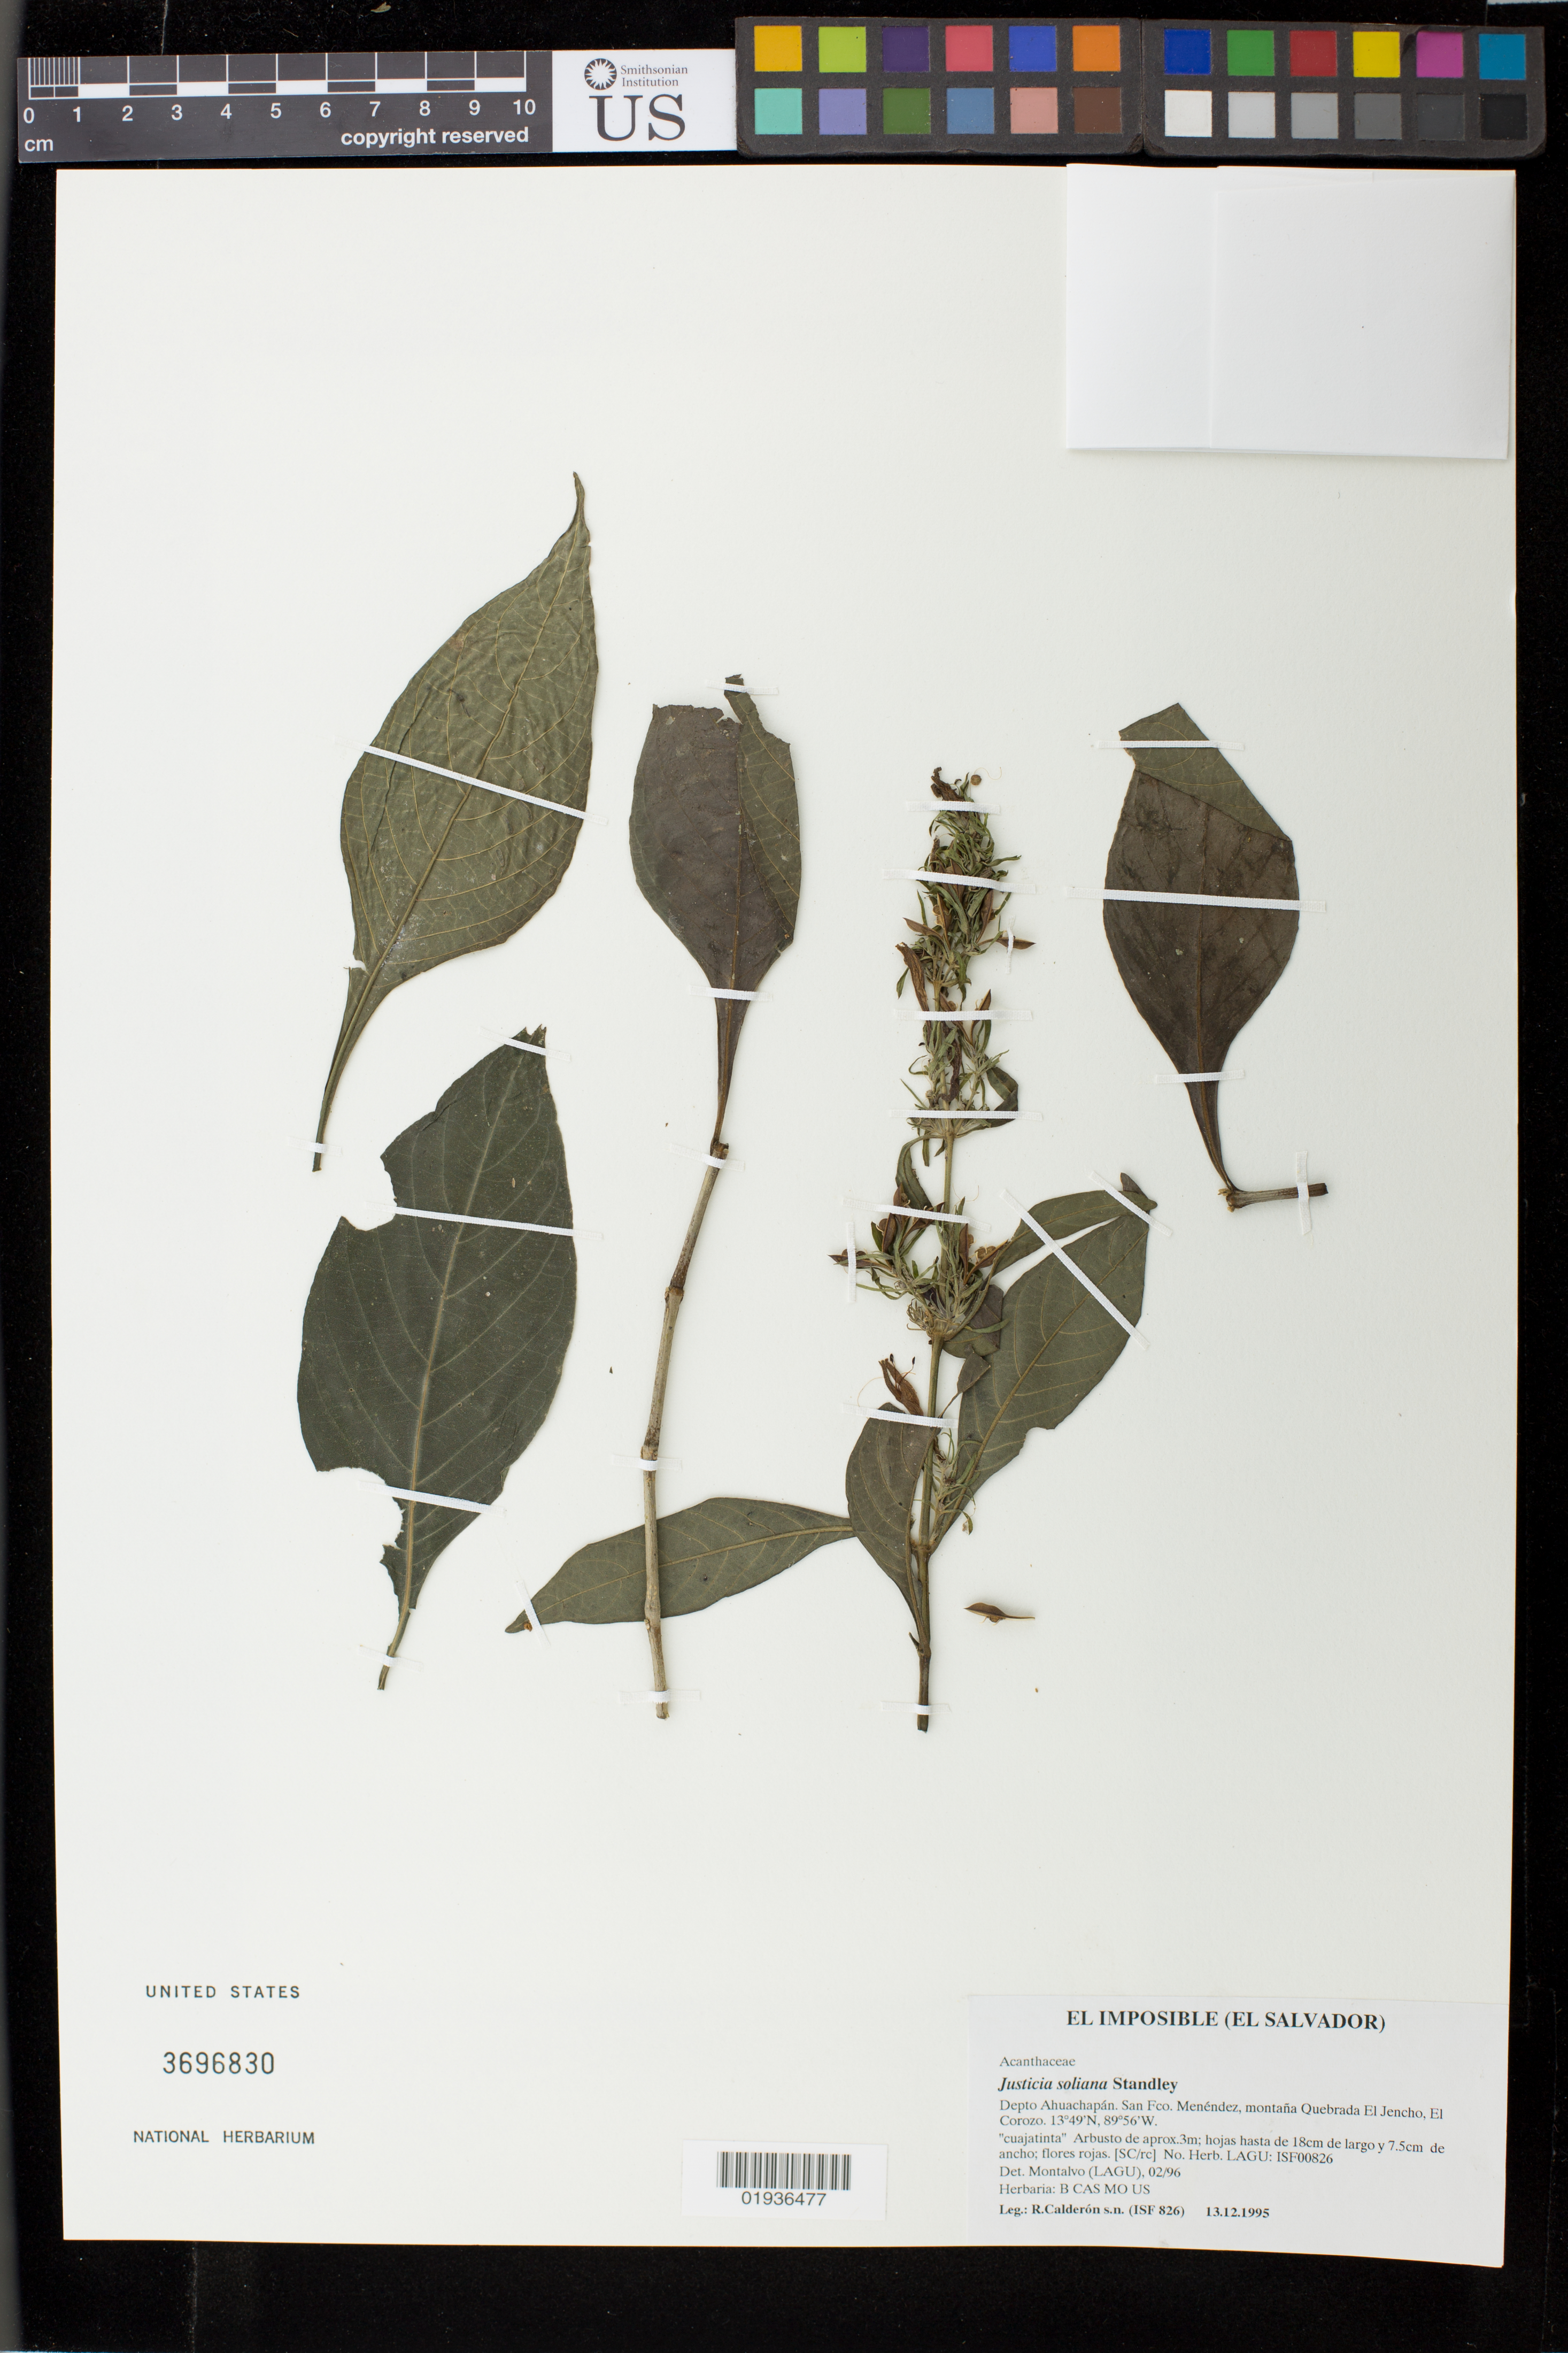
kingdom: Plantae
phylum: Tracheophyta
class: Magnoliopsida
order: Lamiales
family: Acanthaceae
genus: Justicia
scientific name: Justicia soliana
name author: Standl.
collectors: R. Calderon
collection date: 1995-12-13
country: El Salvador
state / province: Ahuachapan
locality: San Fco. Menendez, montana Quebrada El Jencho, El Corozo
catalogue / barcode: US 3696830